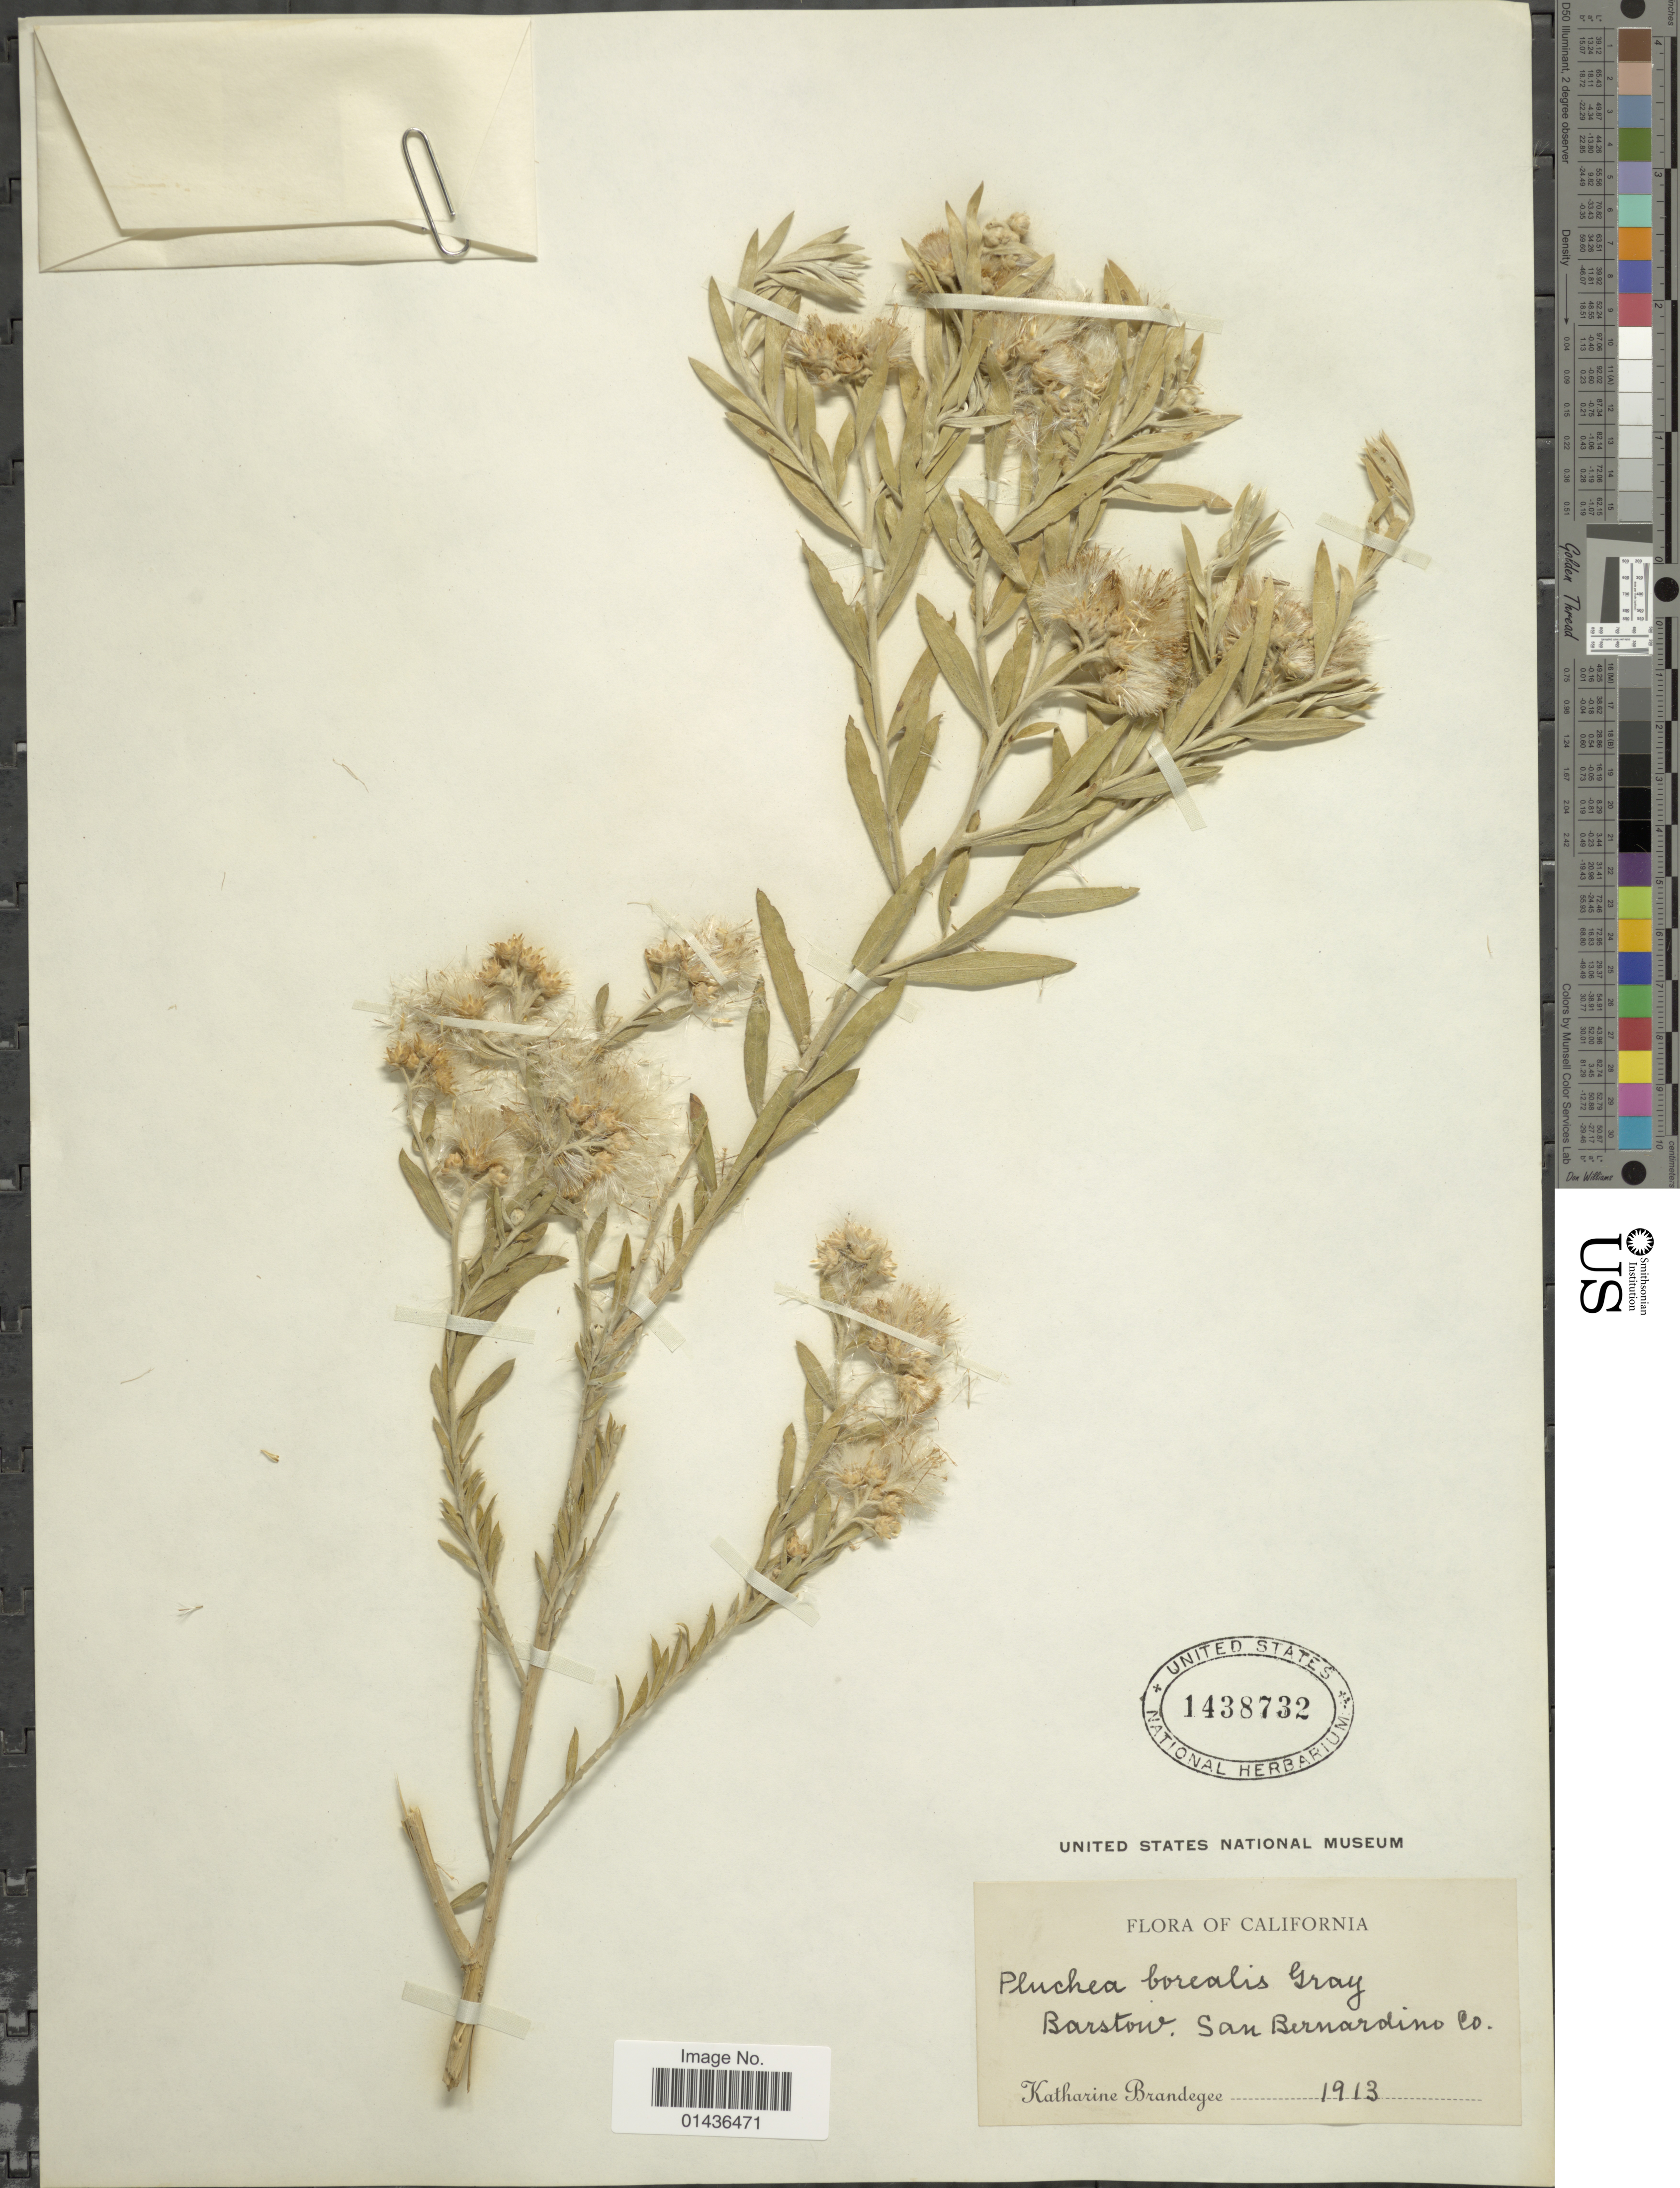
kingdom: Plantae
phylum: Tracheophyta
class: Magnoliopsida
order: Asterales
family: Asteraceae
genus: Pluchea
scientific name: Pluchea sericea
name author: (Nutt.) Coville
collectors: M. K. Brandegee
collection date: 1913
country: United States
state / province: California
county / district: San Bernardino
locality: Barstow, San Bernardino Co.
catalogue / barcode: US 1438732